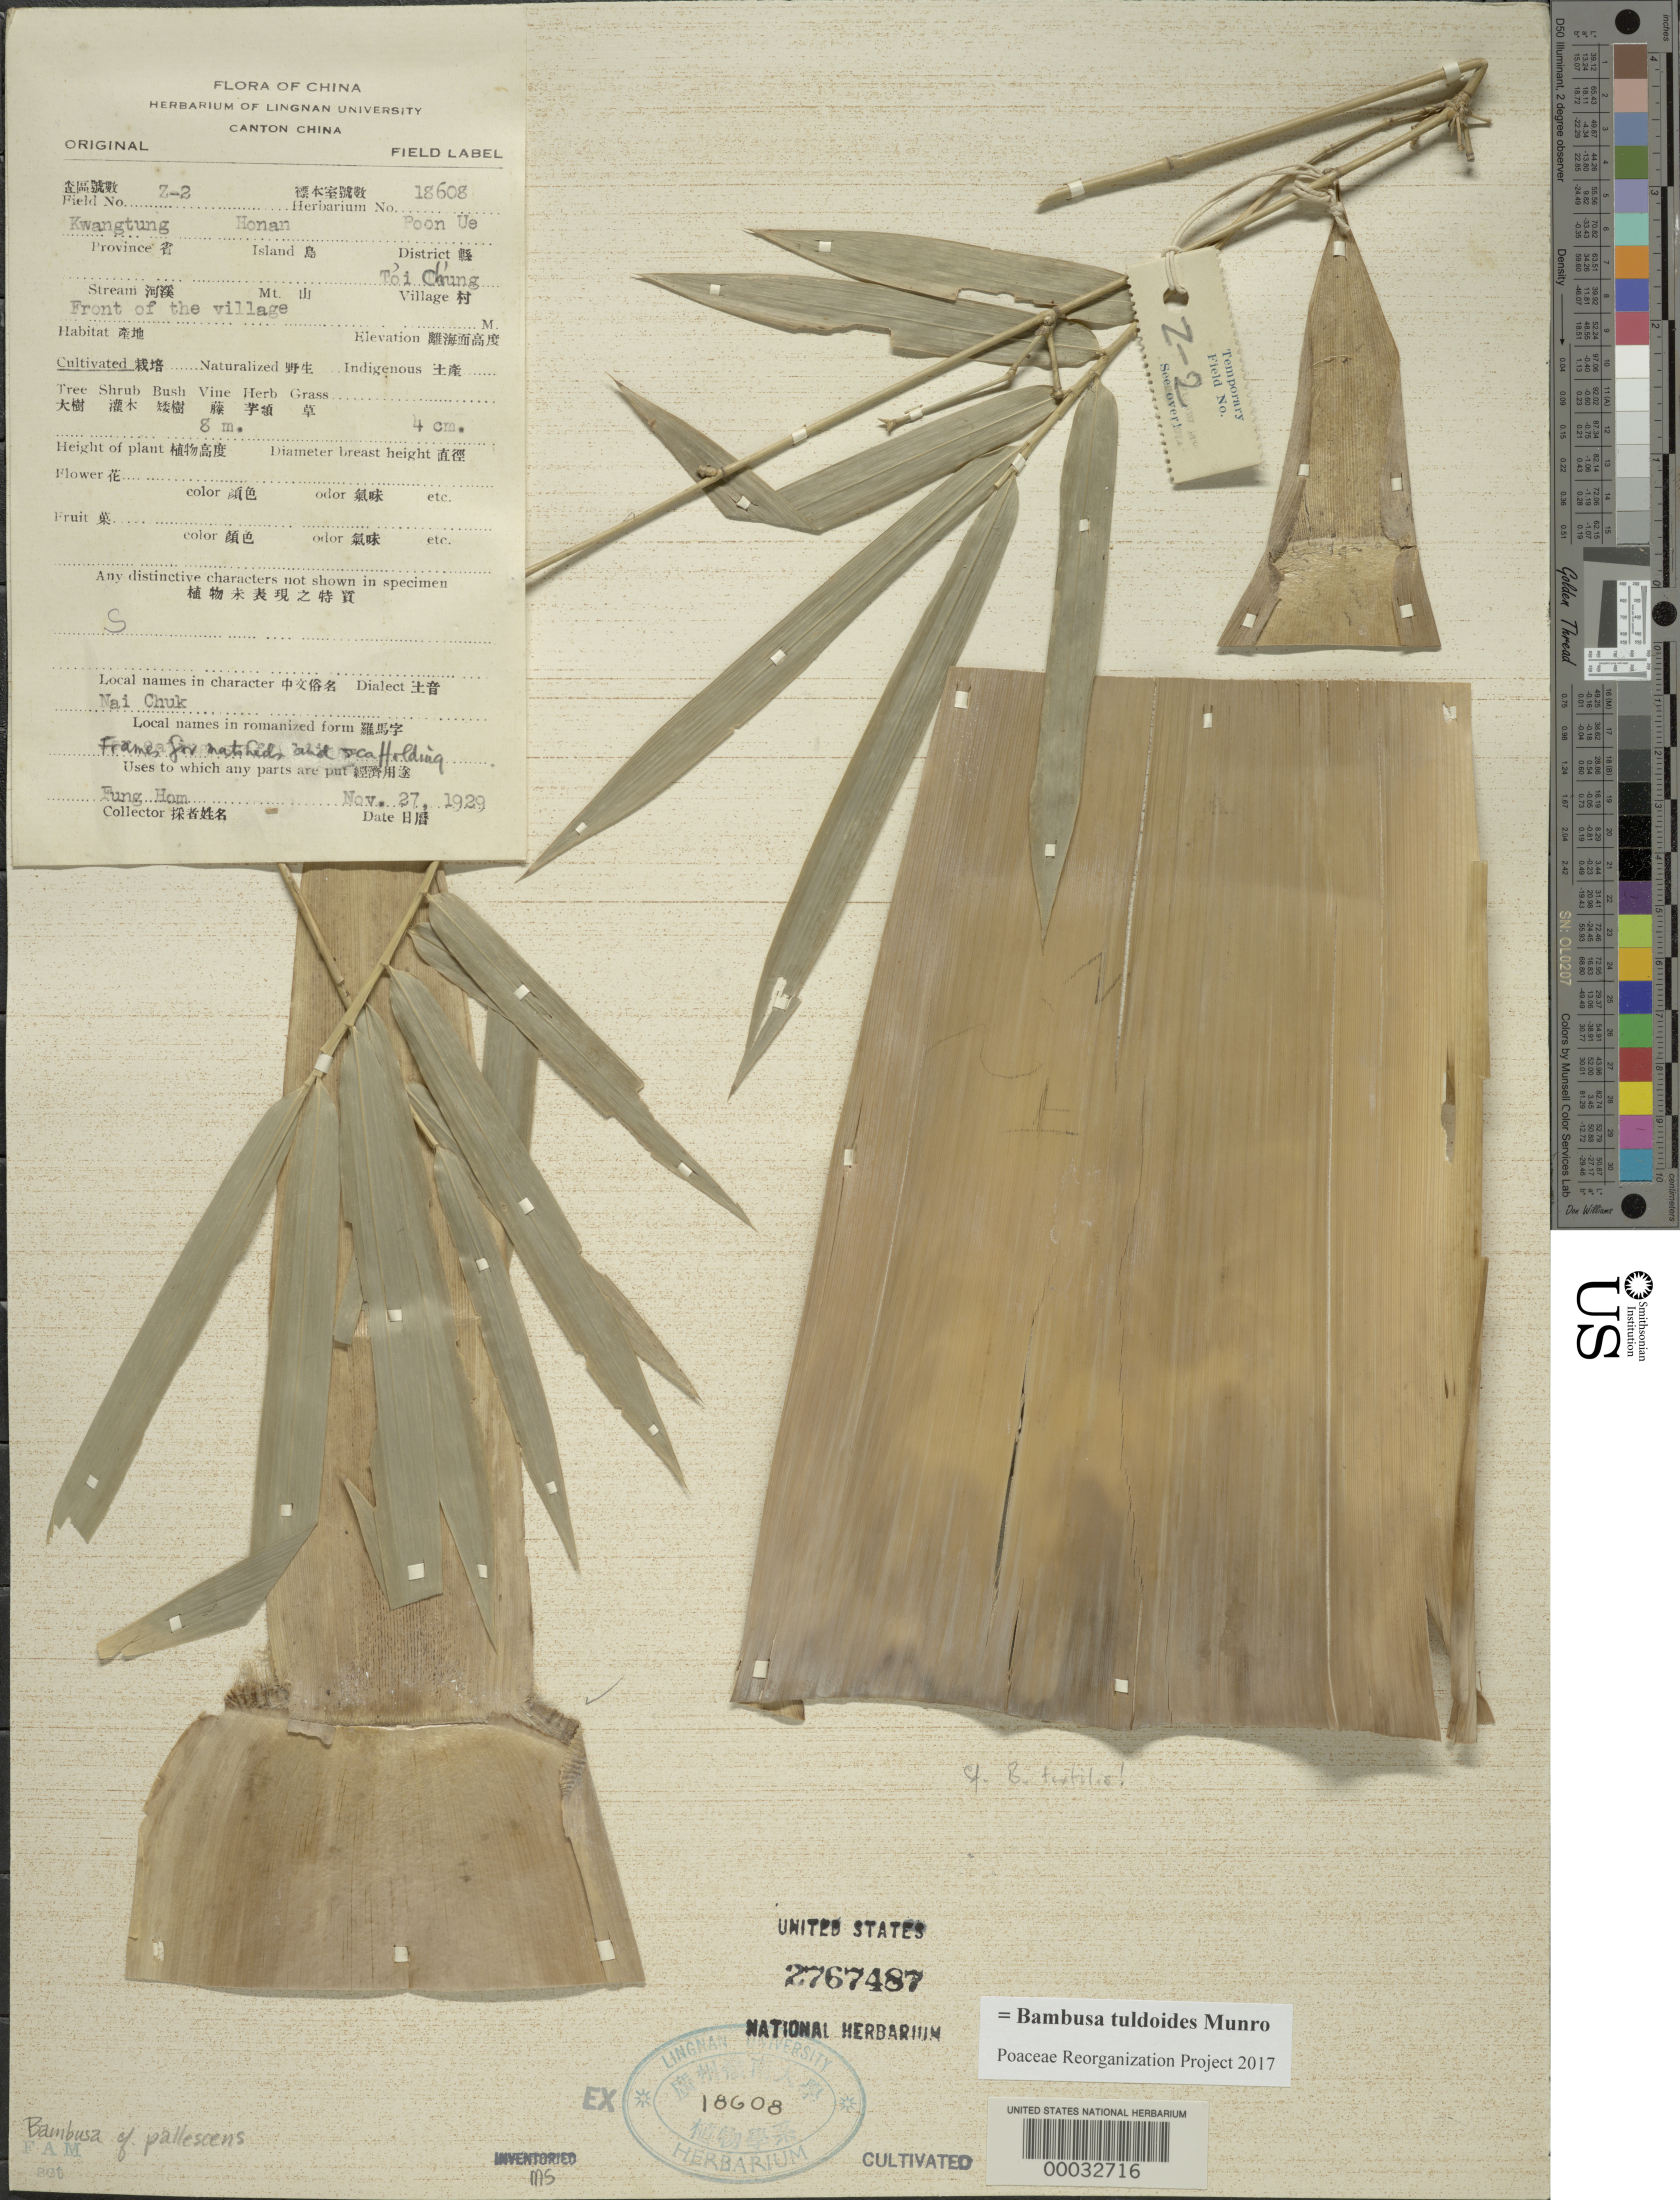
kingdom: Plantae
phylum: Tracheophyta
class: Liliopsida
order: Poales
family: Poaceae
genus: Bambusa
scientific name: Bambusa tuldoides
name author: Munro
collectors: H. L. Fung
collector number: Z-2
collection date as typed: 27 Nov 1929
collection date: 1929-11-27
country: China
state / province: Guangdong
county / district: Poon Ue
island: Honam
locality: Toi chung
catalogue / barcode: US 2767487